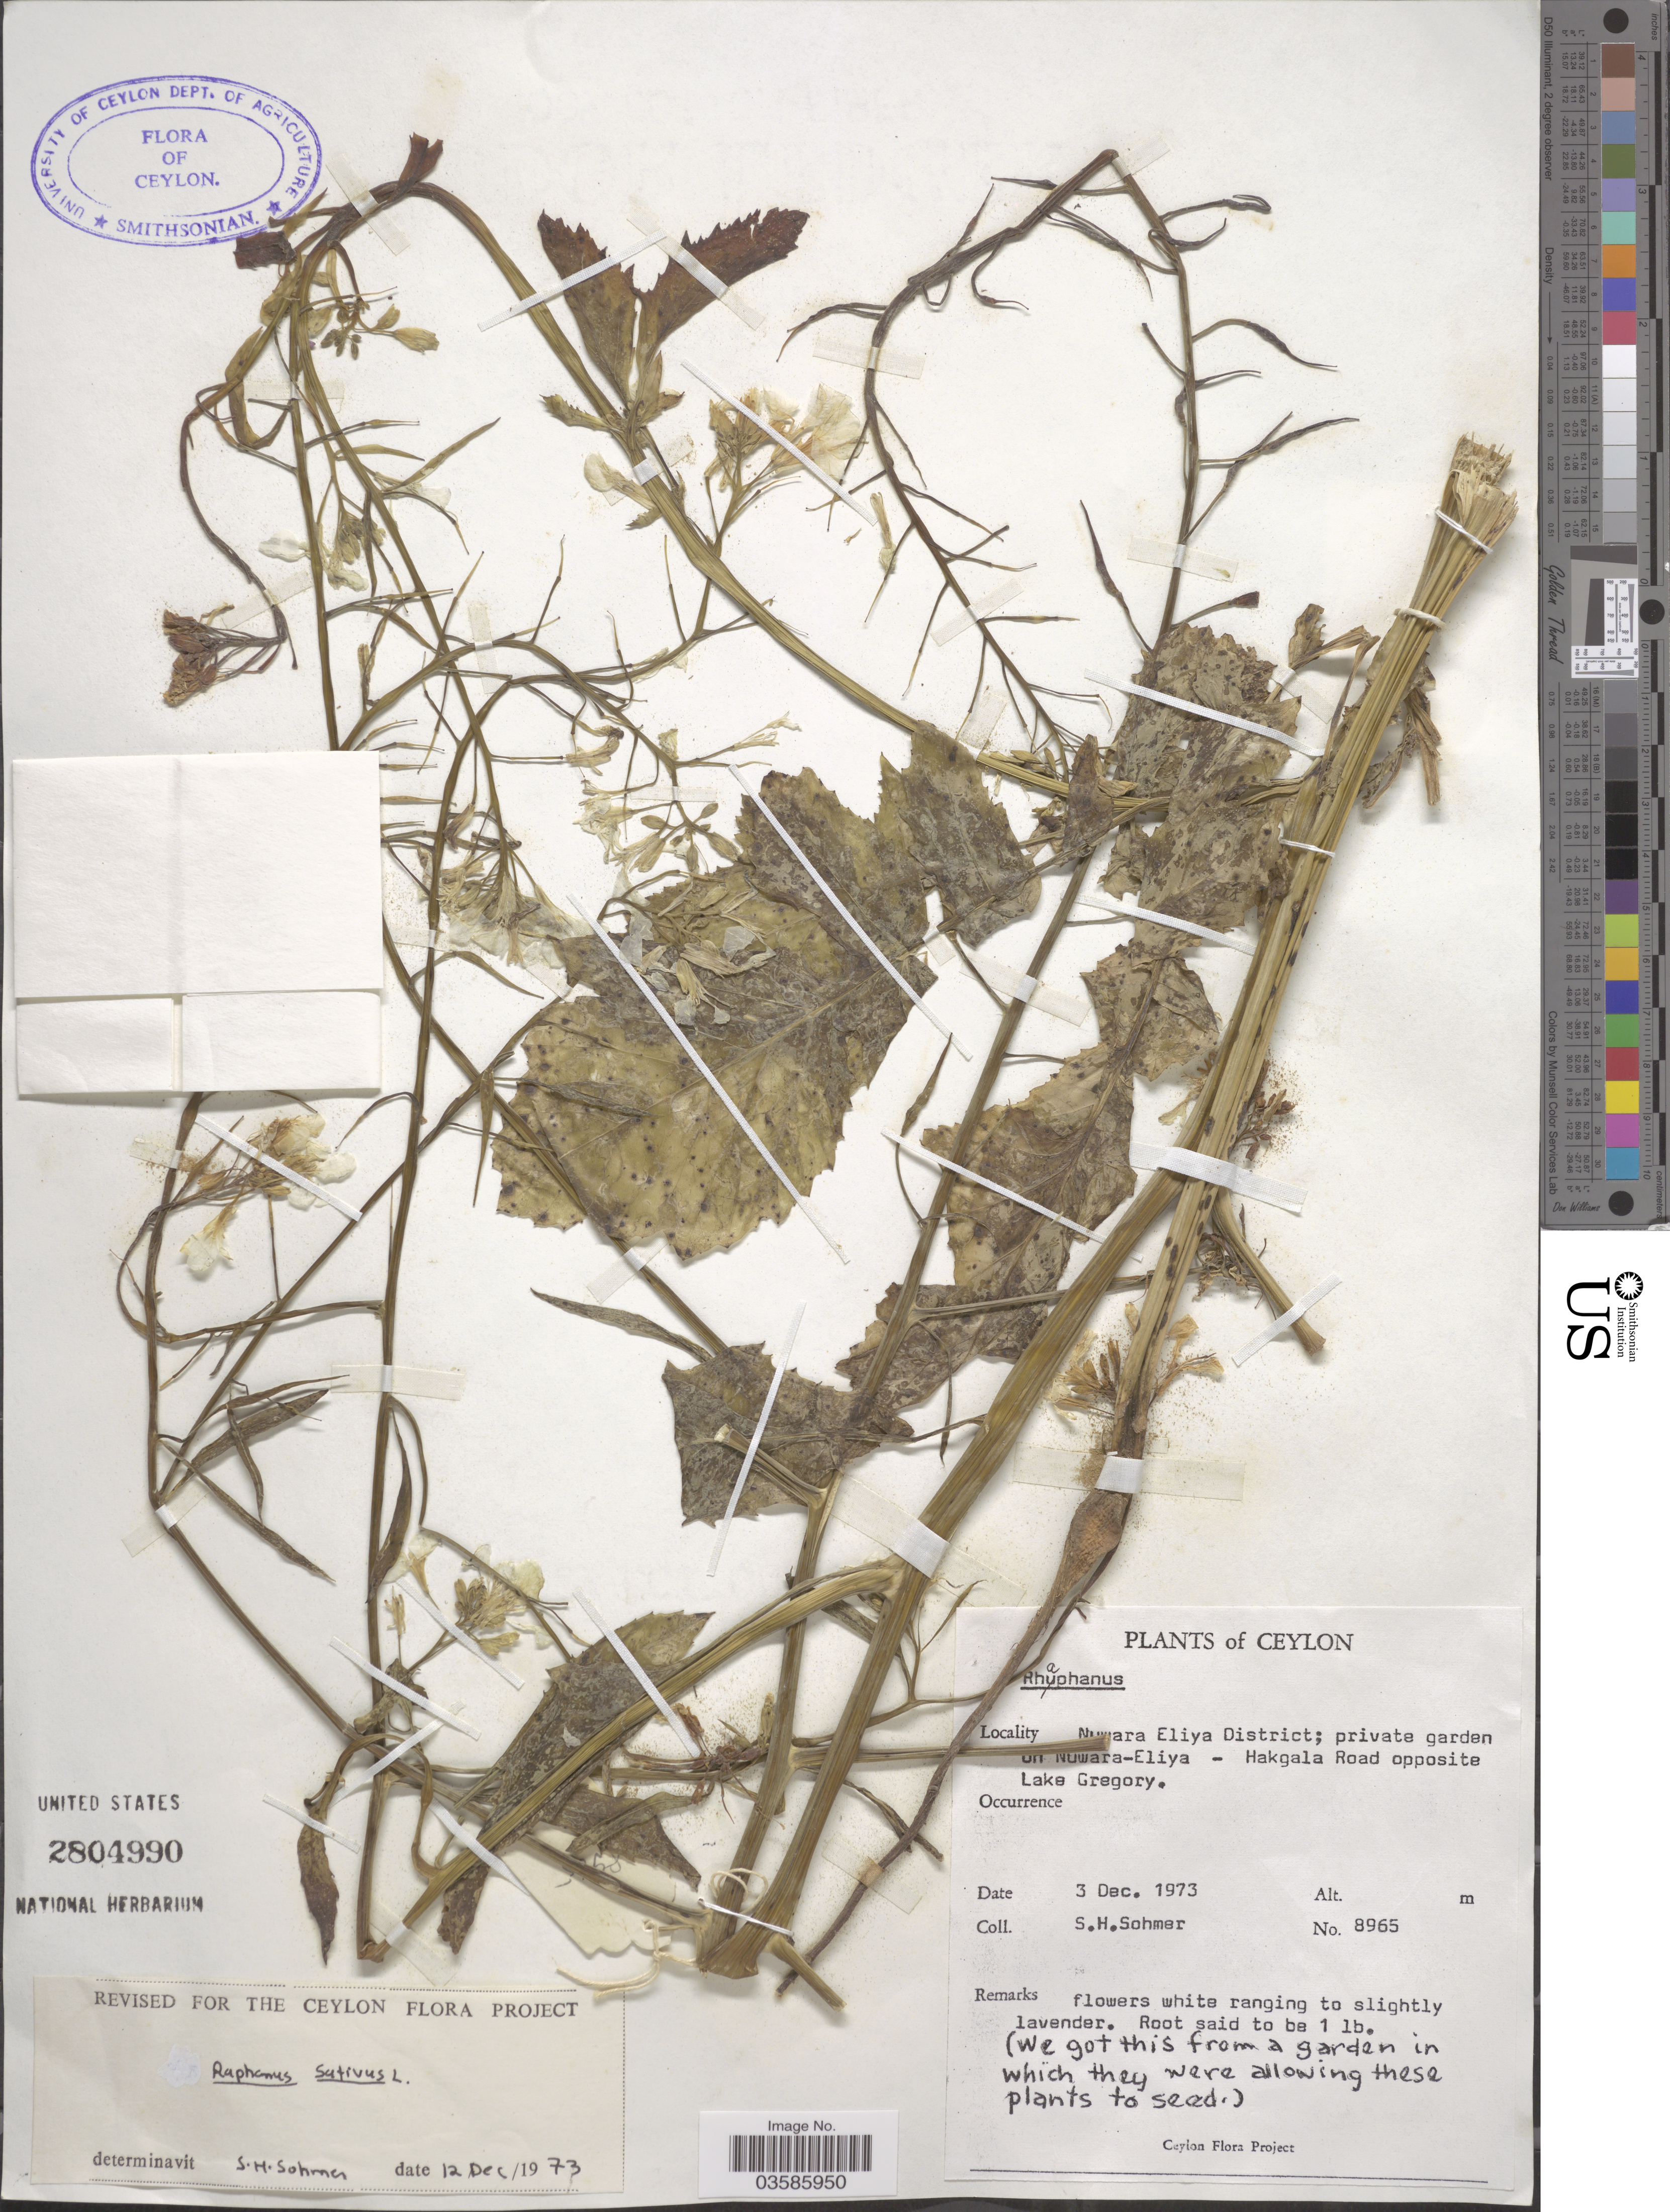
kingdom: Plantae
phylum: Tracheophyta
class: Magnoliopsida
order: Brassicales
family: Brassicaceae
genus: Raphanus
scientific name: Raphanus sativus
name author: L.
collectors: S. H. Sohmer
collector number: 8965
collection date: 1973-12-03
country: Sri Lanka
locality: Ceylon. Nuwara Eliya District; private garden on Nuwara-Eliya - Hakgala Road opposite Lake Gregory.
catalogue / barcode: US 2804990